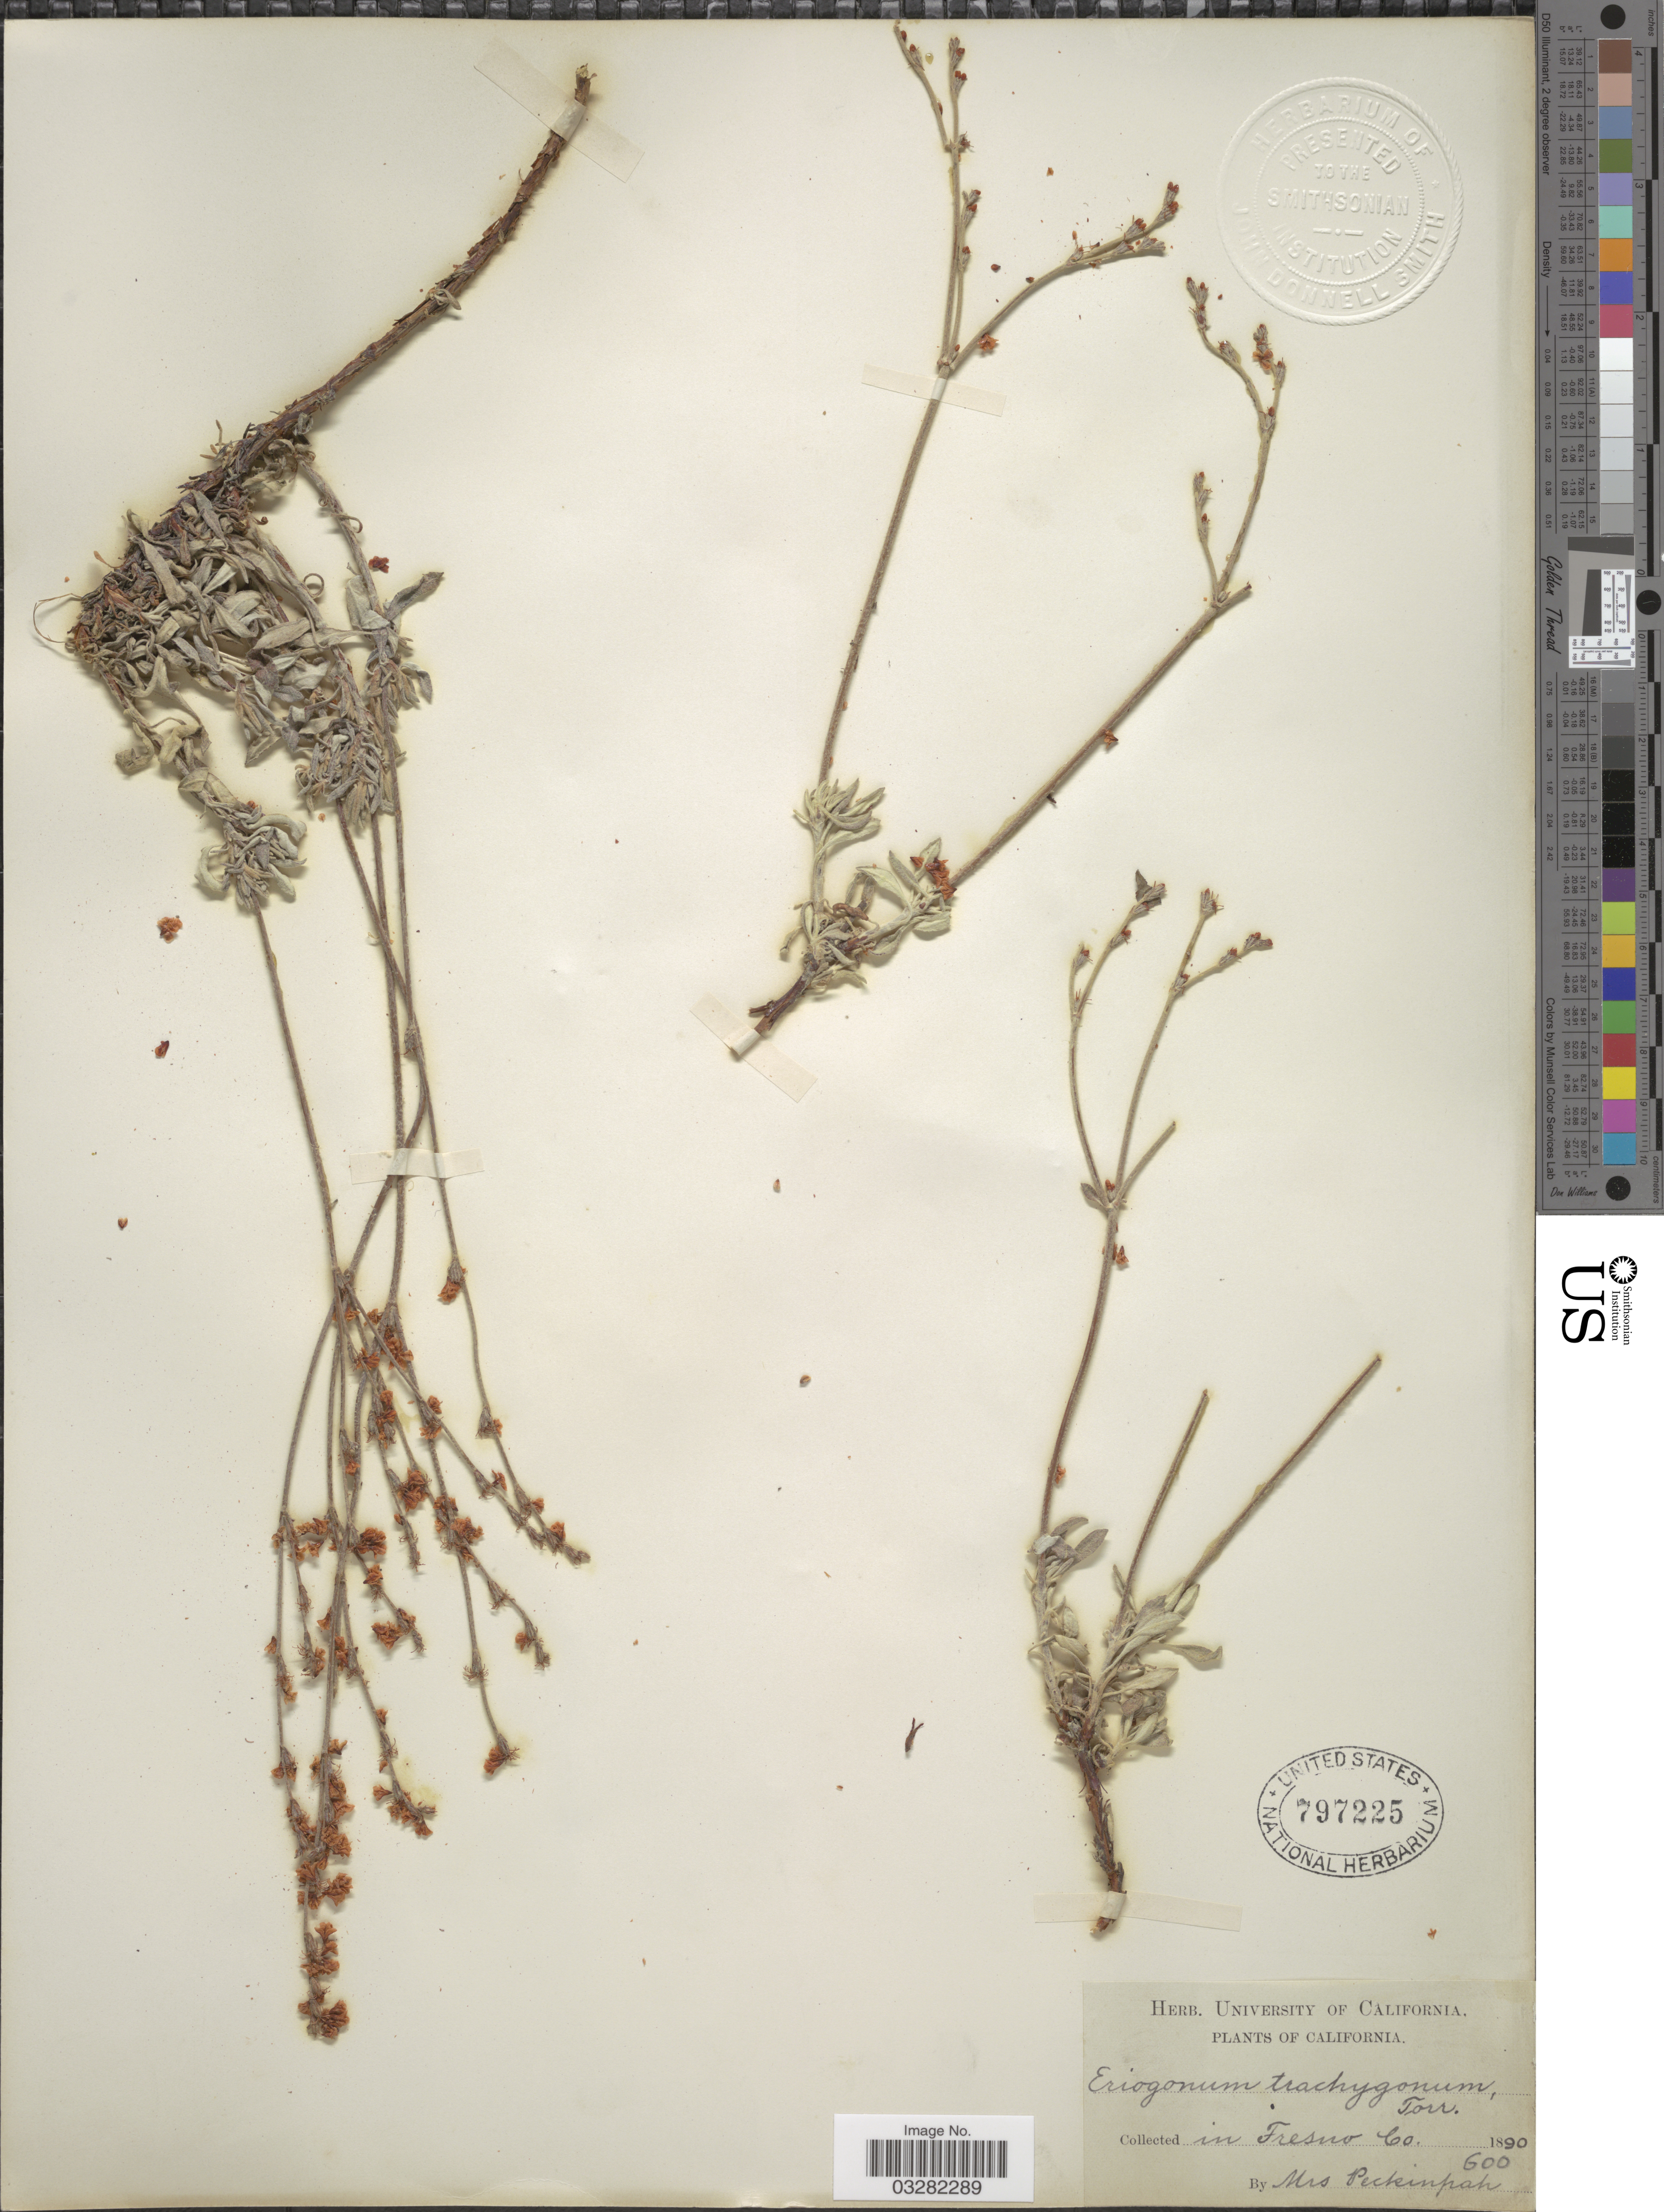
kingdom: Plantae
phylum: Tracheophyta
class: Magnoliopsida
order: Caryophyllales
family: Polygonaceae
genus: Eriogonum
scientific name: Eriogonum wrightii var. trachygonum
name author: (Torr. ex Benth.) Jeps.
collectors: Peckinpah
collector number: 600?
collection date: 1890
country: United States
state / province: California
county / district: Fresno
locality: In Fresno Co.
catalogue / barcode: US 797225